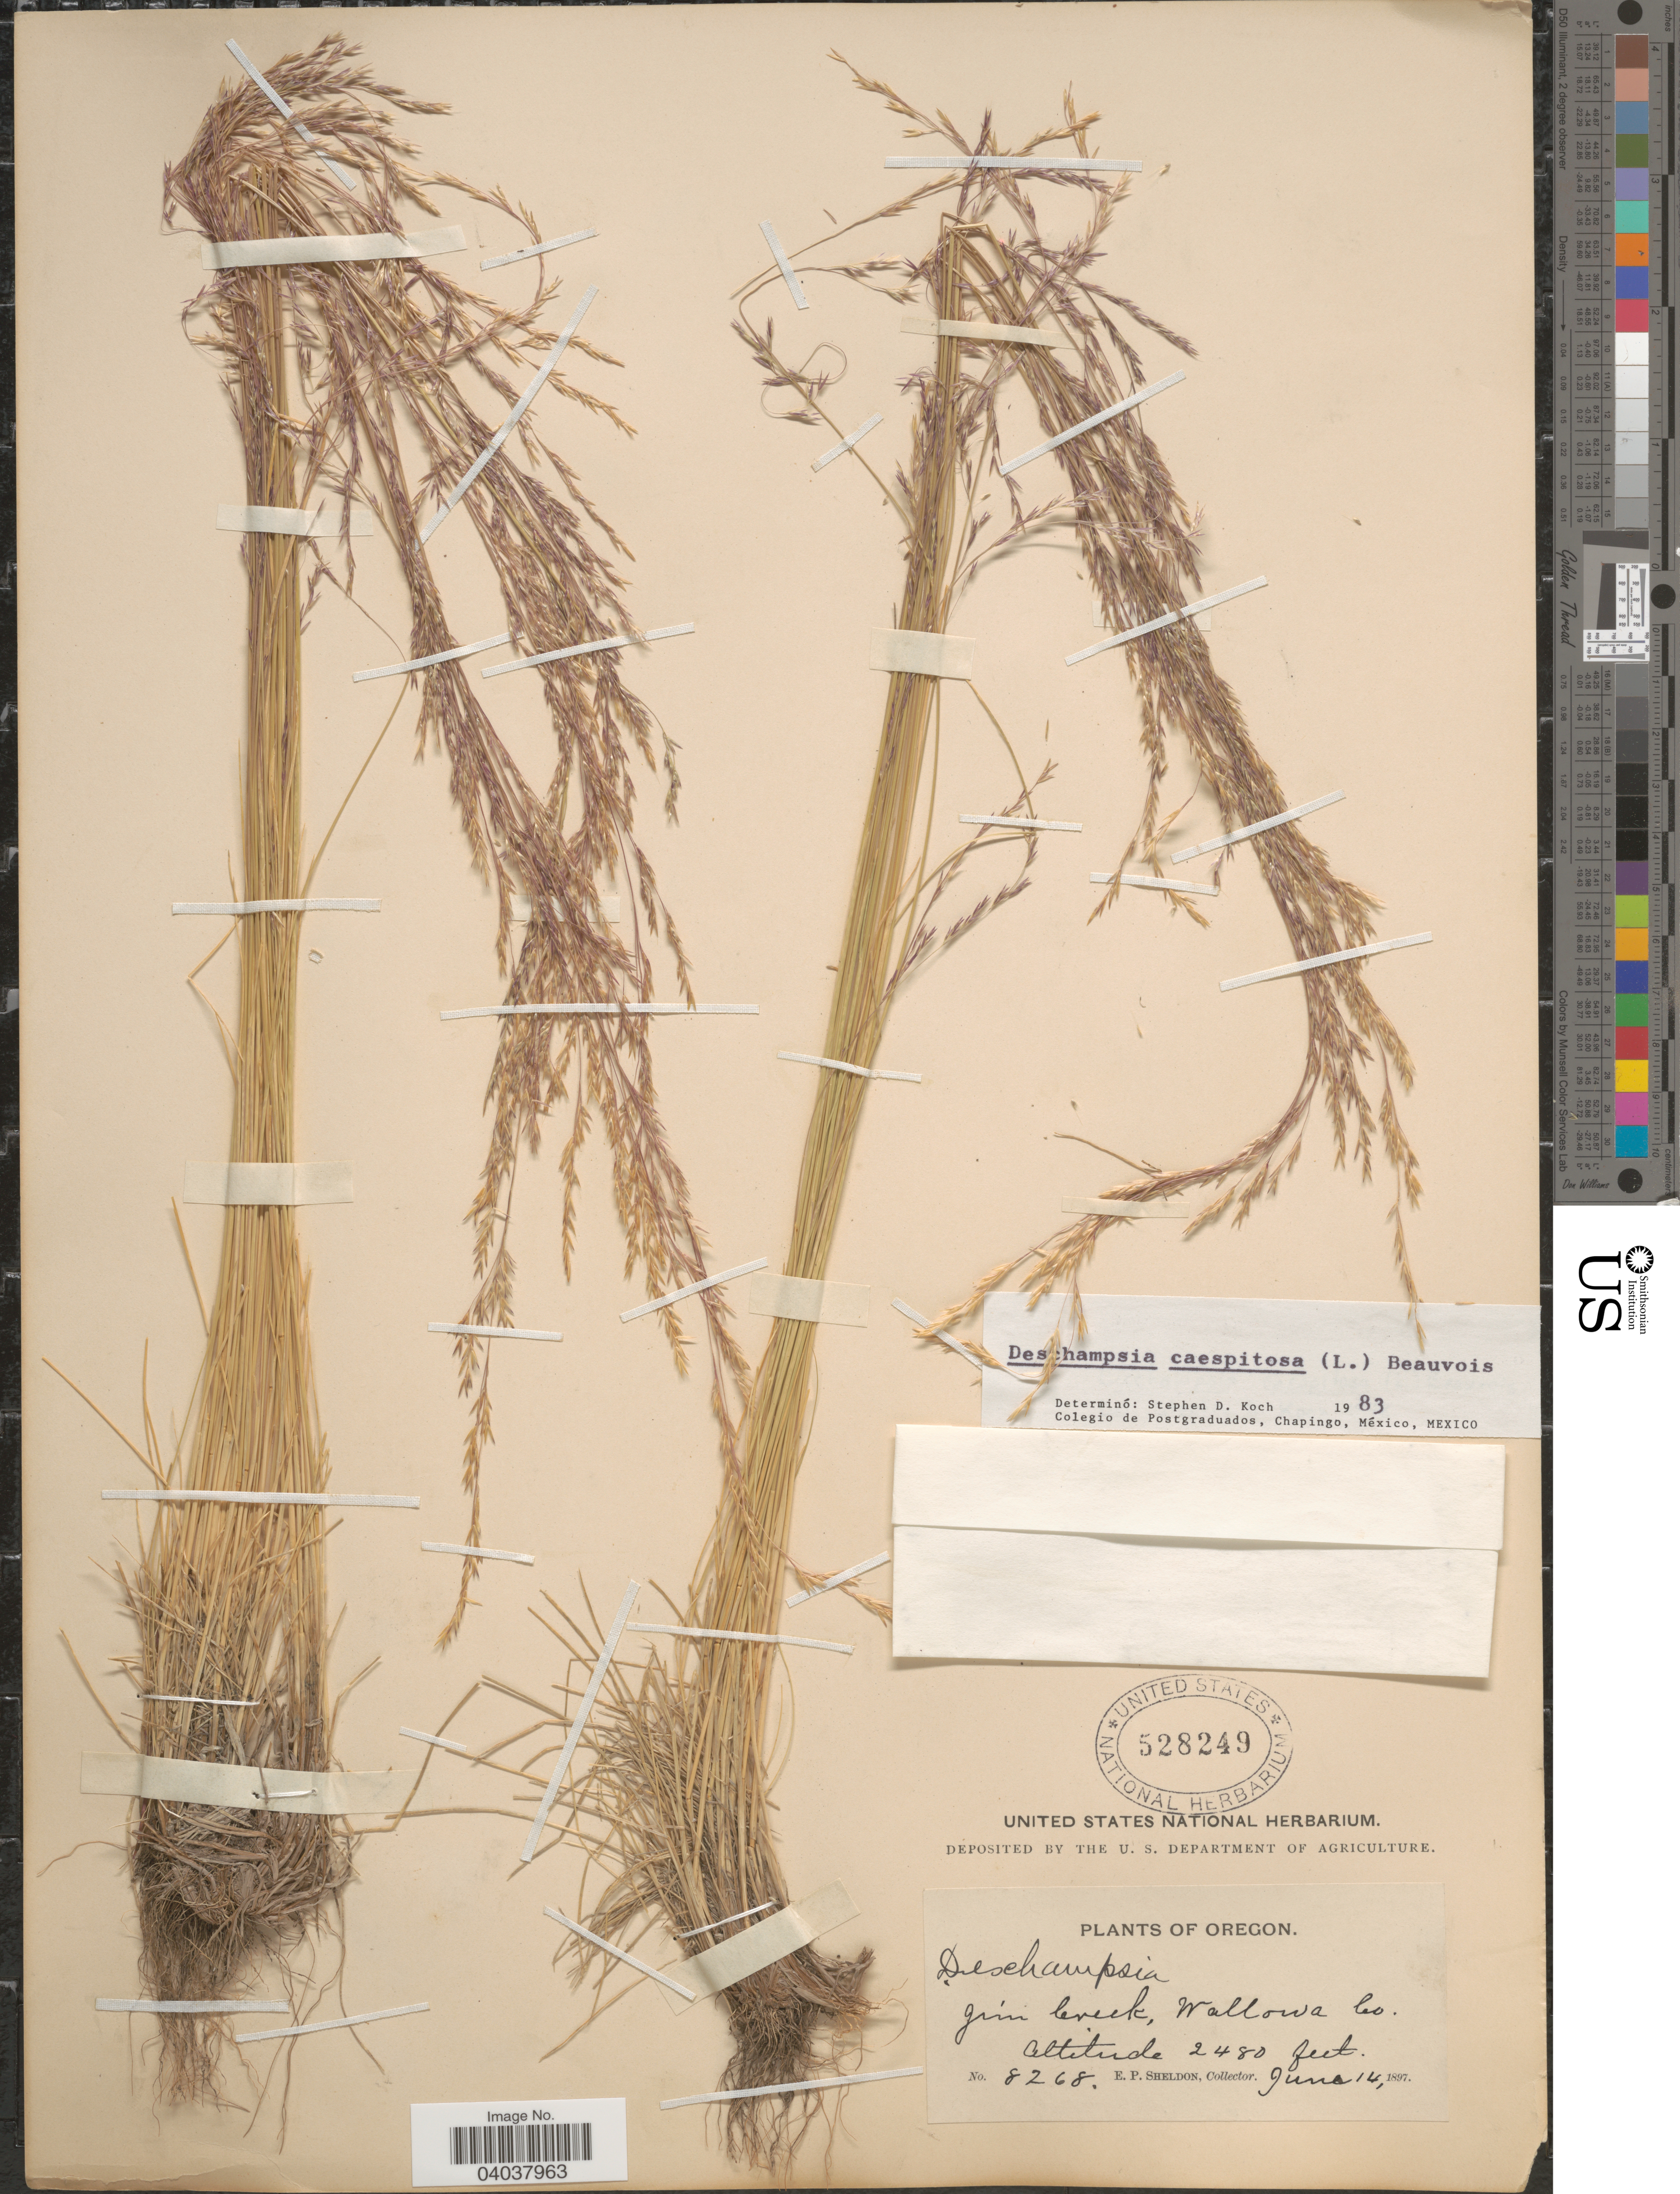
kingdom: Plantae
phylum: Tracheophyta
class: Liliopsida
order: Poales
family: Poaceae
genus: Deschampsia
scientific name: Deschampsia cespitosa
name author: (L.) P. Beauv.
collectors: E. P. Sheldon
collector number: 8268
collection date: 1897-06-14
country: United States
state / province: Oregon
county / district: Wallowa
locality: Jim Creek, Wallowa Co.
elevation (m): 756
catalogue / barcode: US 528249